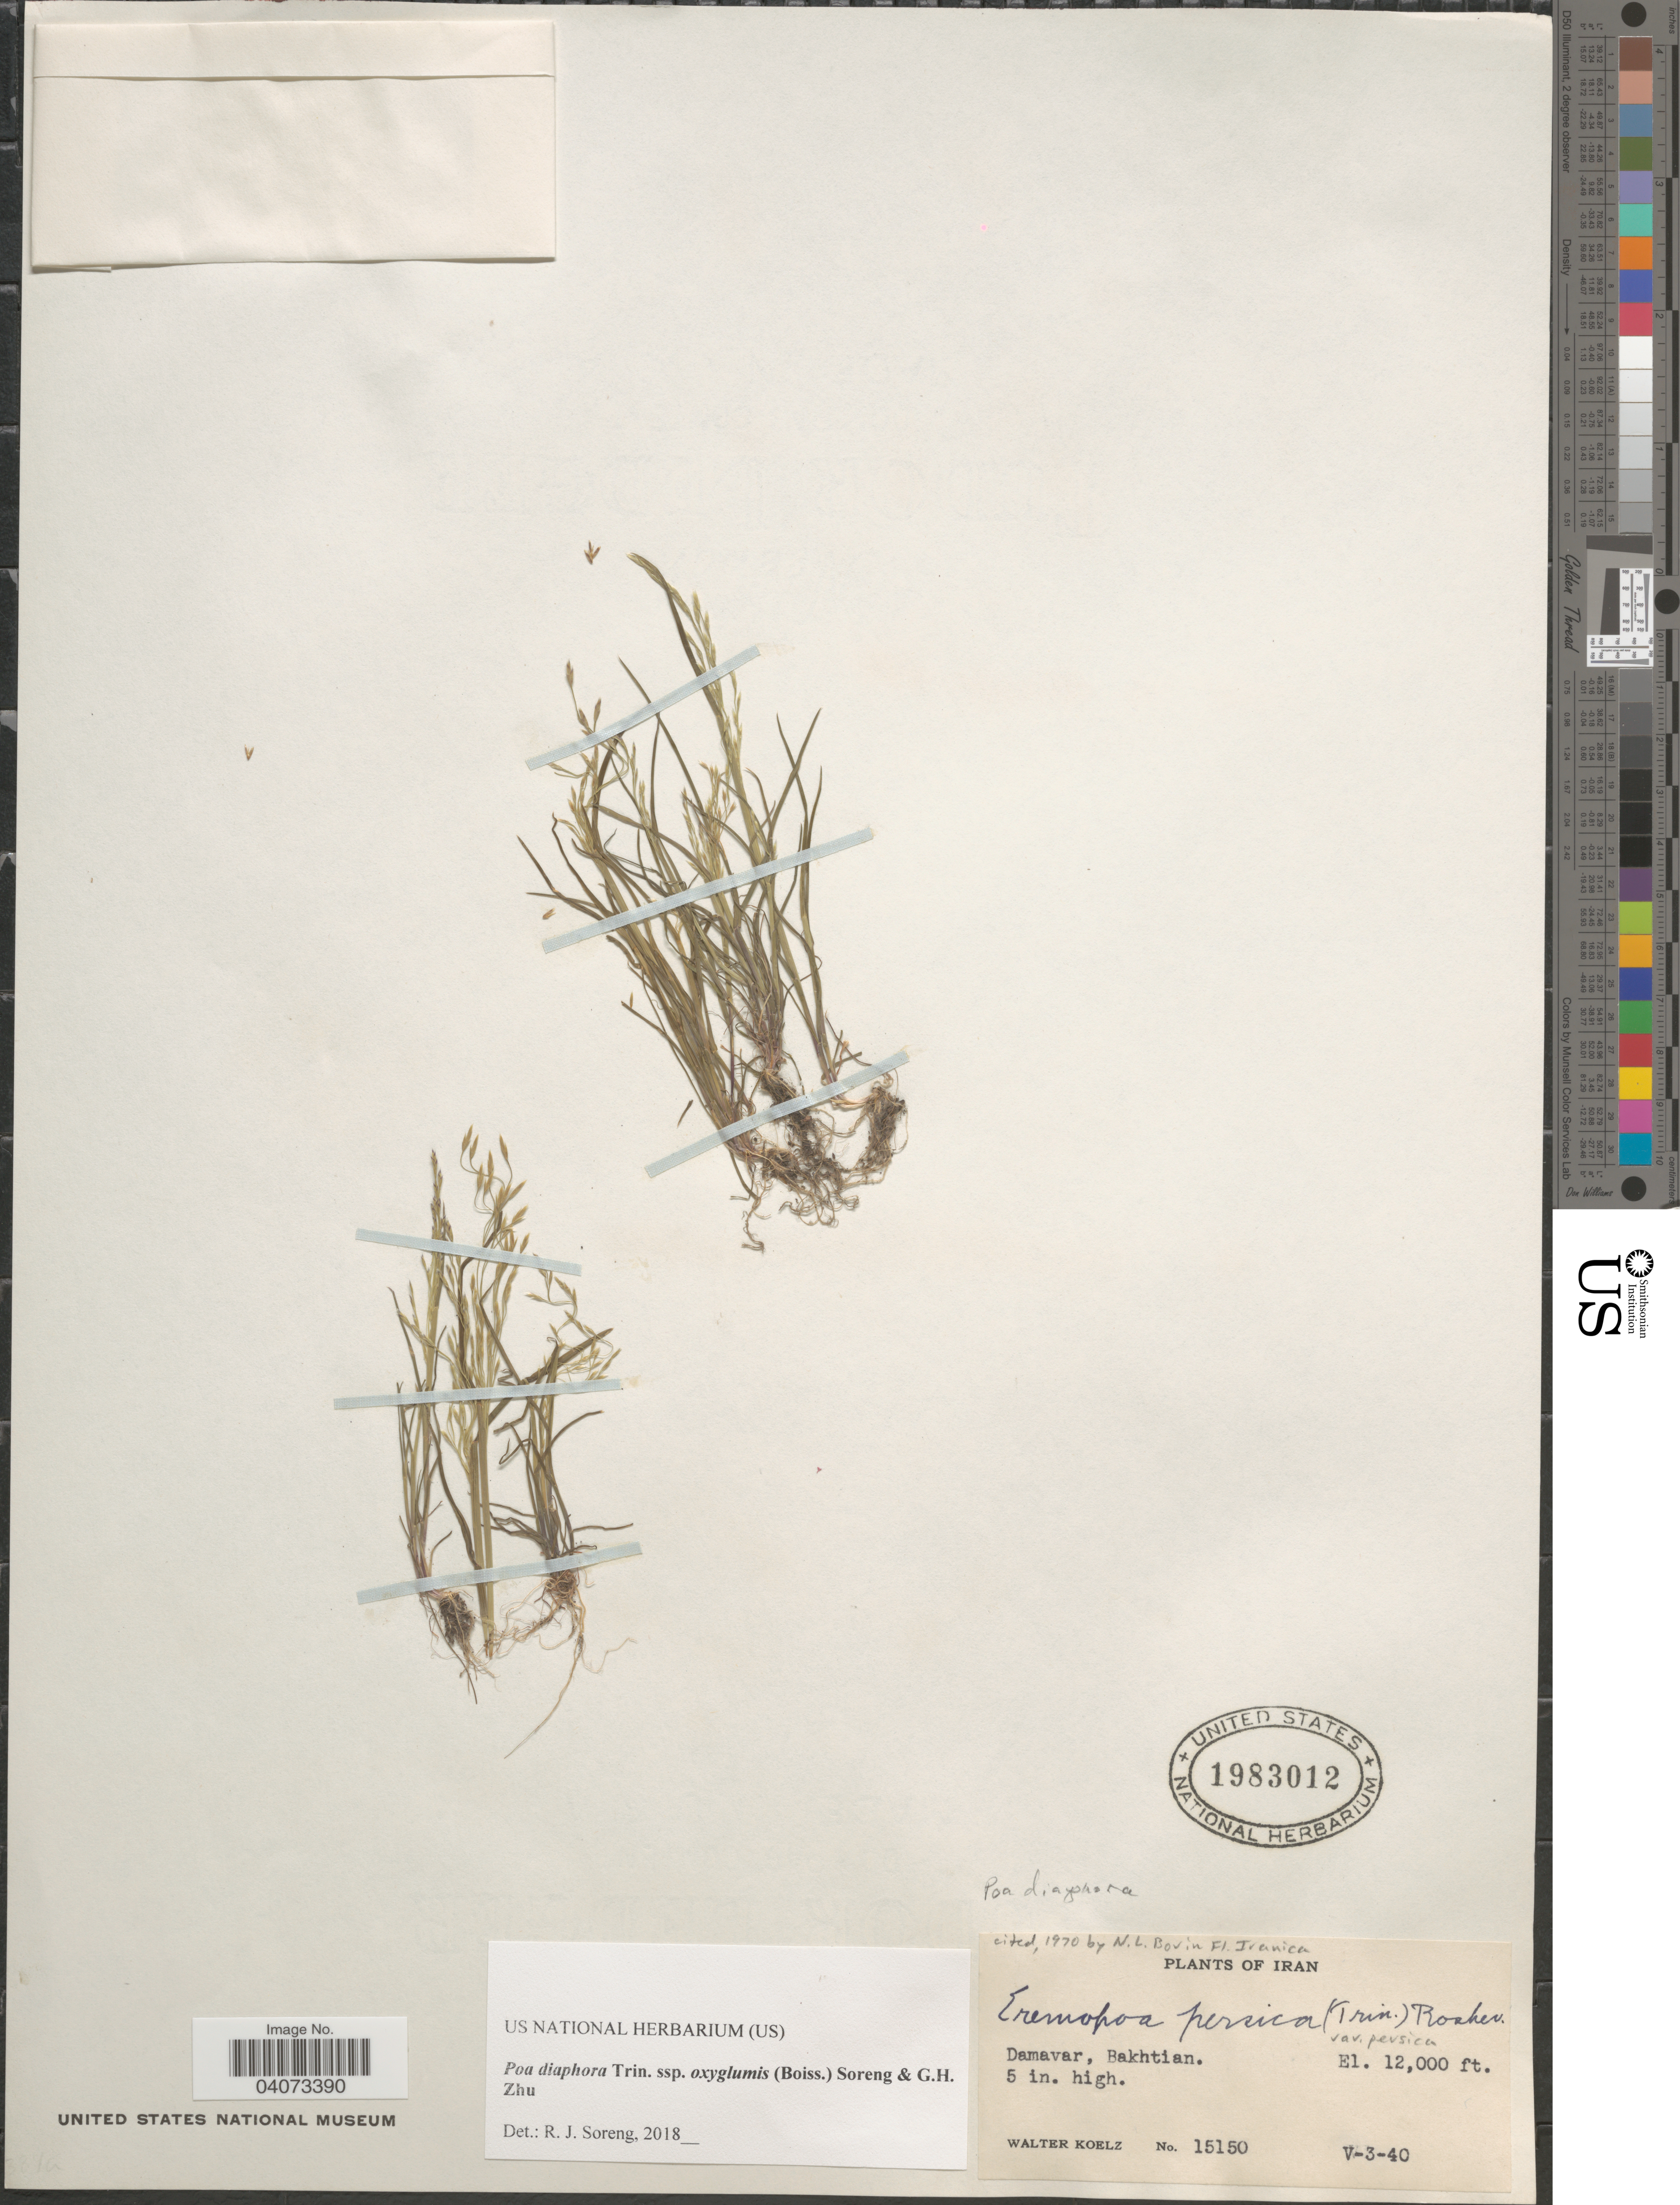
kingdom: Plantae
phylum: Tracheophyta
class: Liliopsida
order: Poales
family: Poaceae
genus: Poa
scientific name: Poa diaphora subsp. oxyglumis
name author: (Boiss.) Soreng & G.H. Zhu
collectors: W. N. Koelz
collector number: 15150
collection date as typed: Transcribed d/m/y: 3/5/40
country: Iran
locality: Damavar, Bakhtian.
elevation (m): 3658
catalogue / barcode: US 1983012